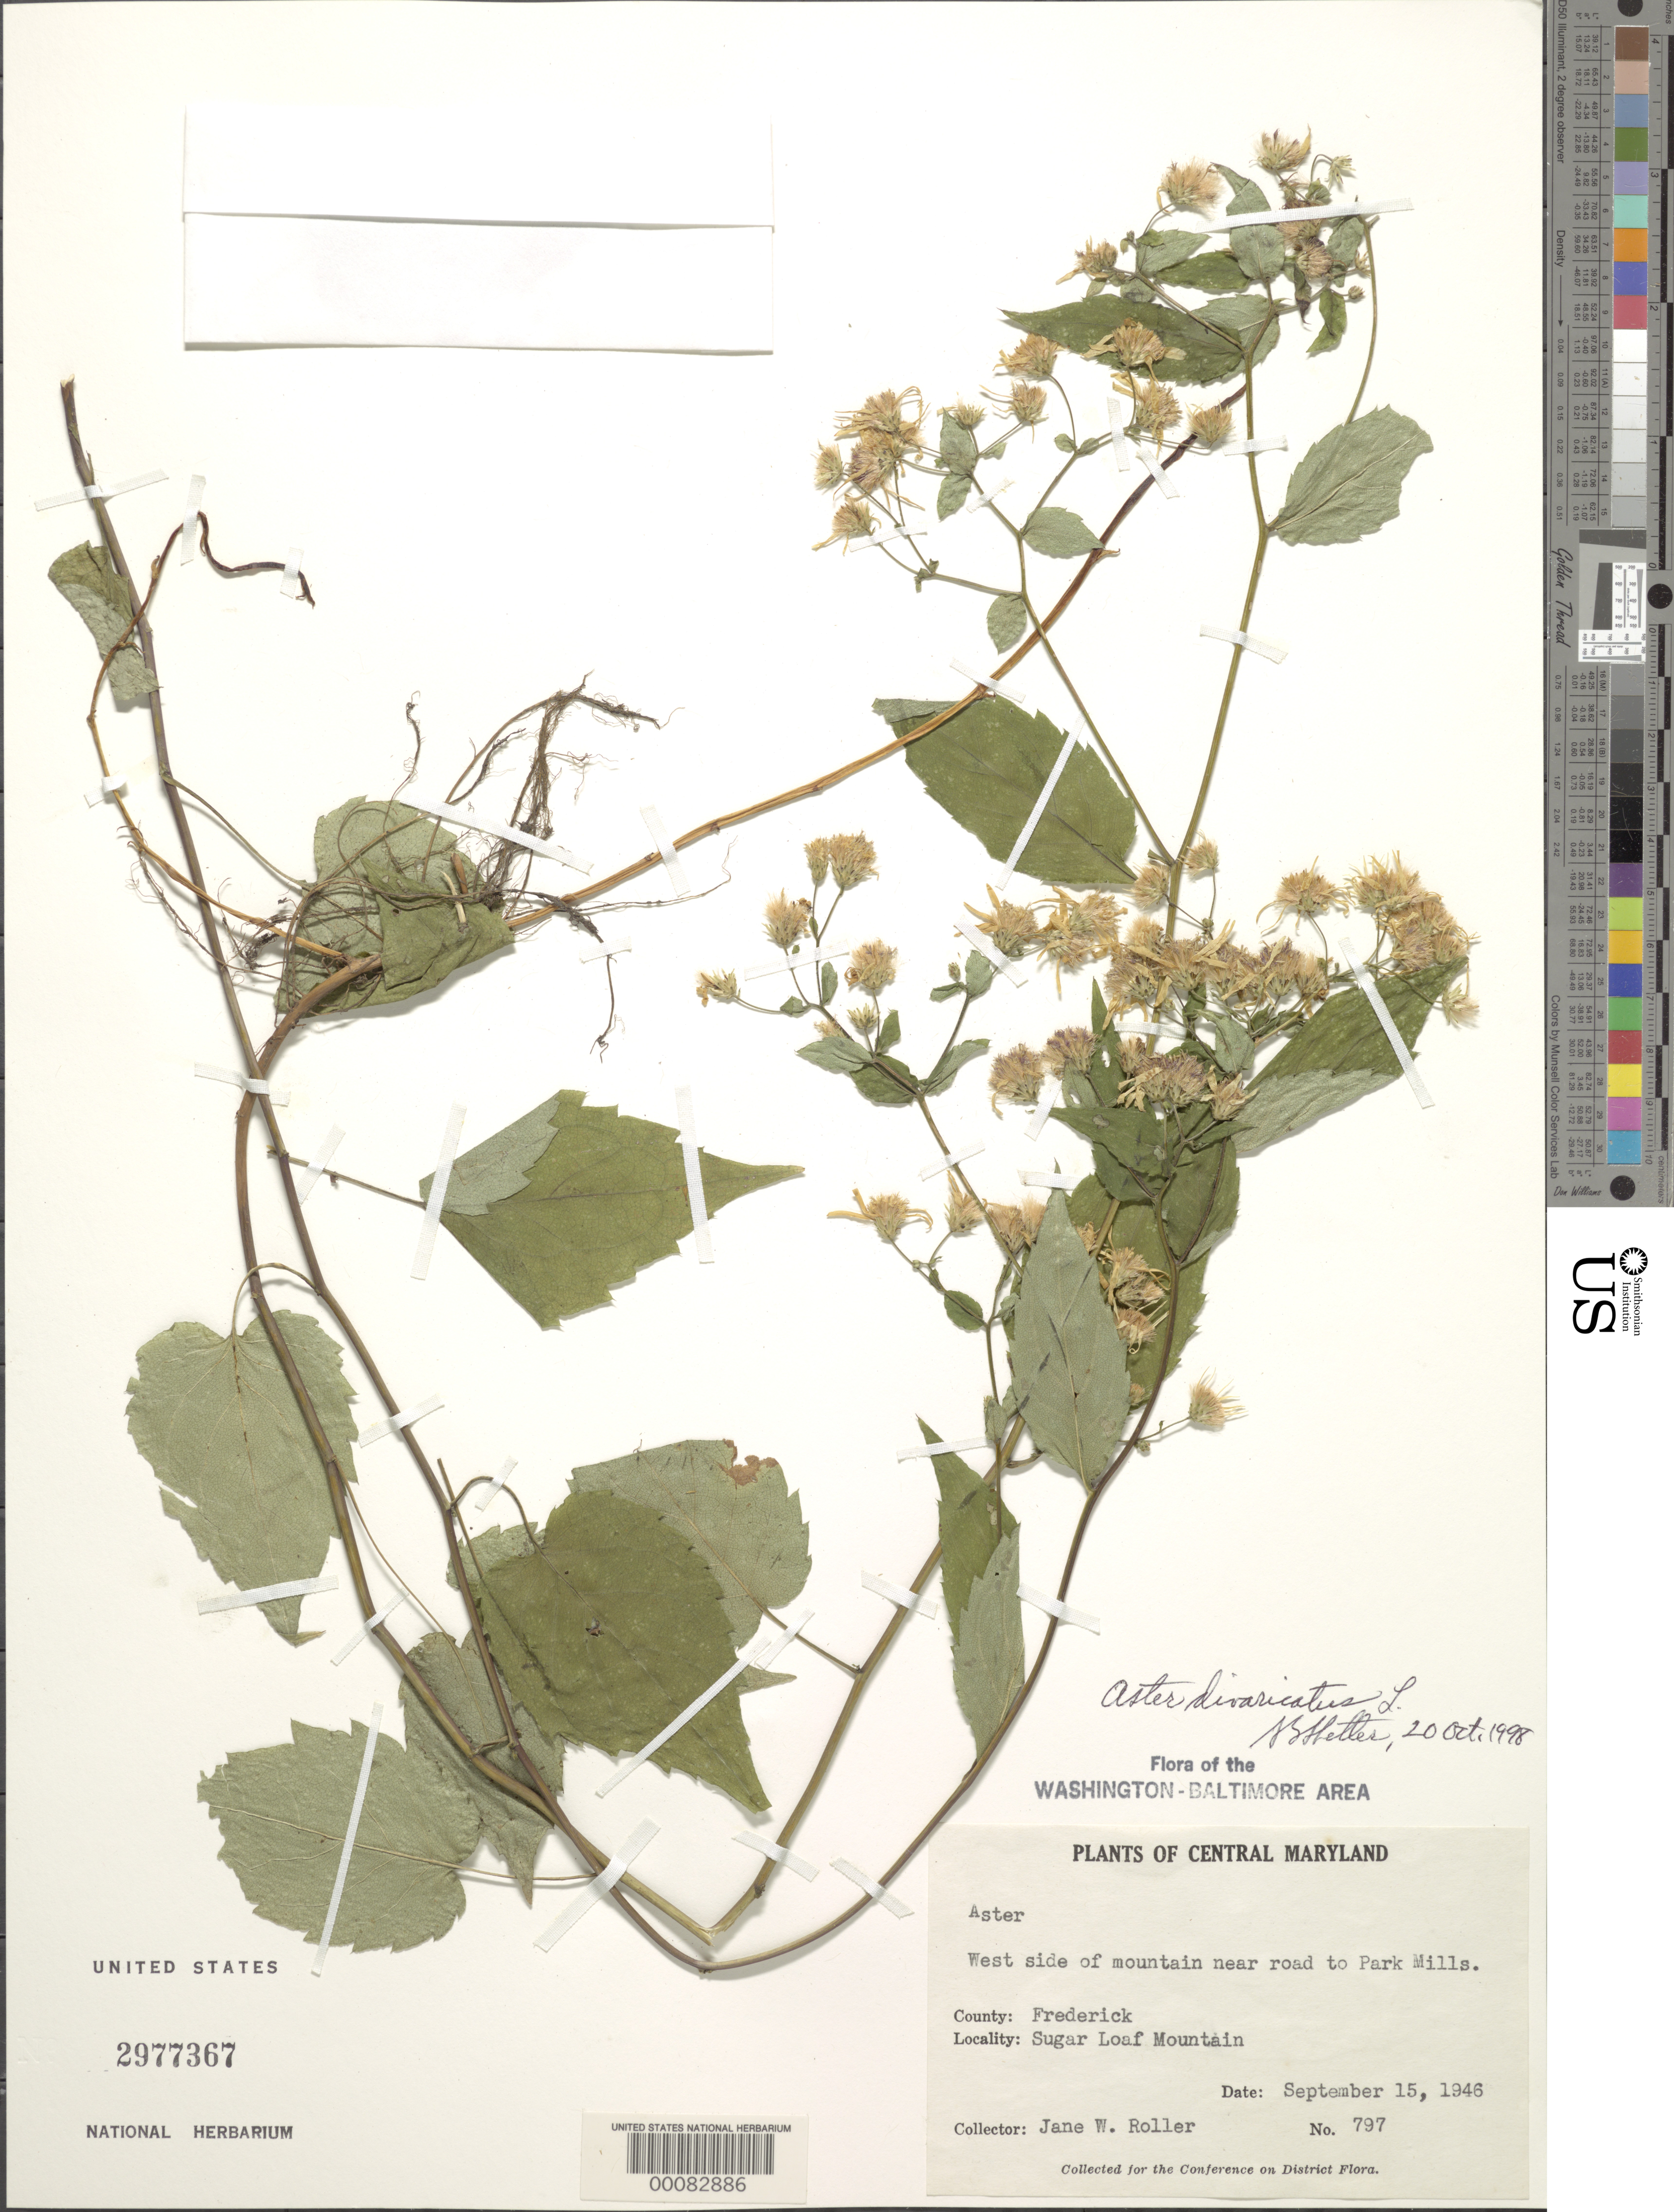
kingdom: Plantae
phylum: Tracheophyta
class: Magnoliopsida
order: Asterales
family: Asteraceae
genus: Eurybia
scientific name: Eurybia divaricata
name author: (L.) G.L. Nesom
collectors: J. W. Roller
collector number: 797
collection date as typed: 15 Sep 1946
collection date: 1946-09-15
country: United States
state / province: Maryland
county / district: Frederick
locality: West side of Sugar Loaf Mountain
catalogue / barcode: US 2977367